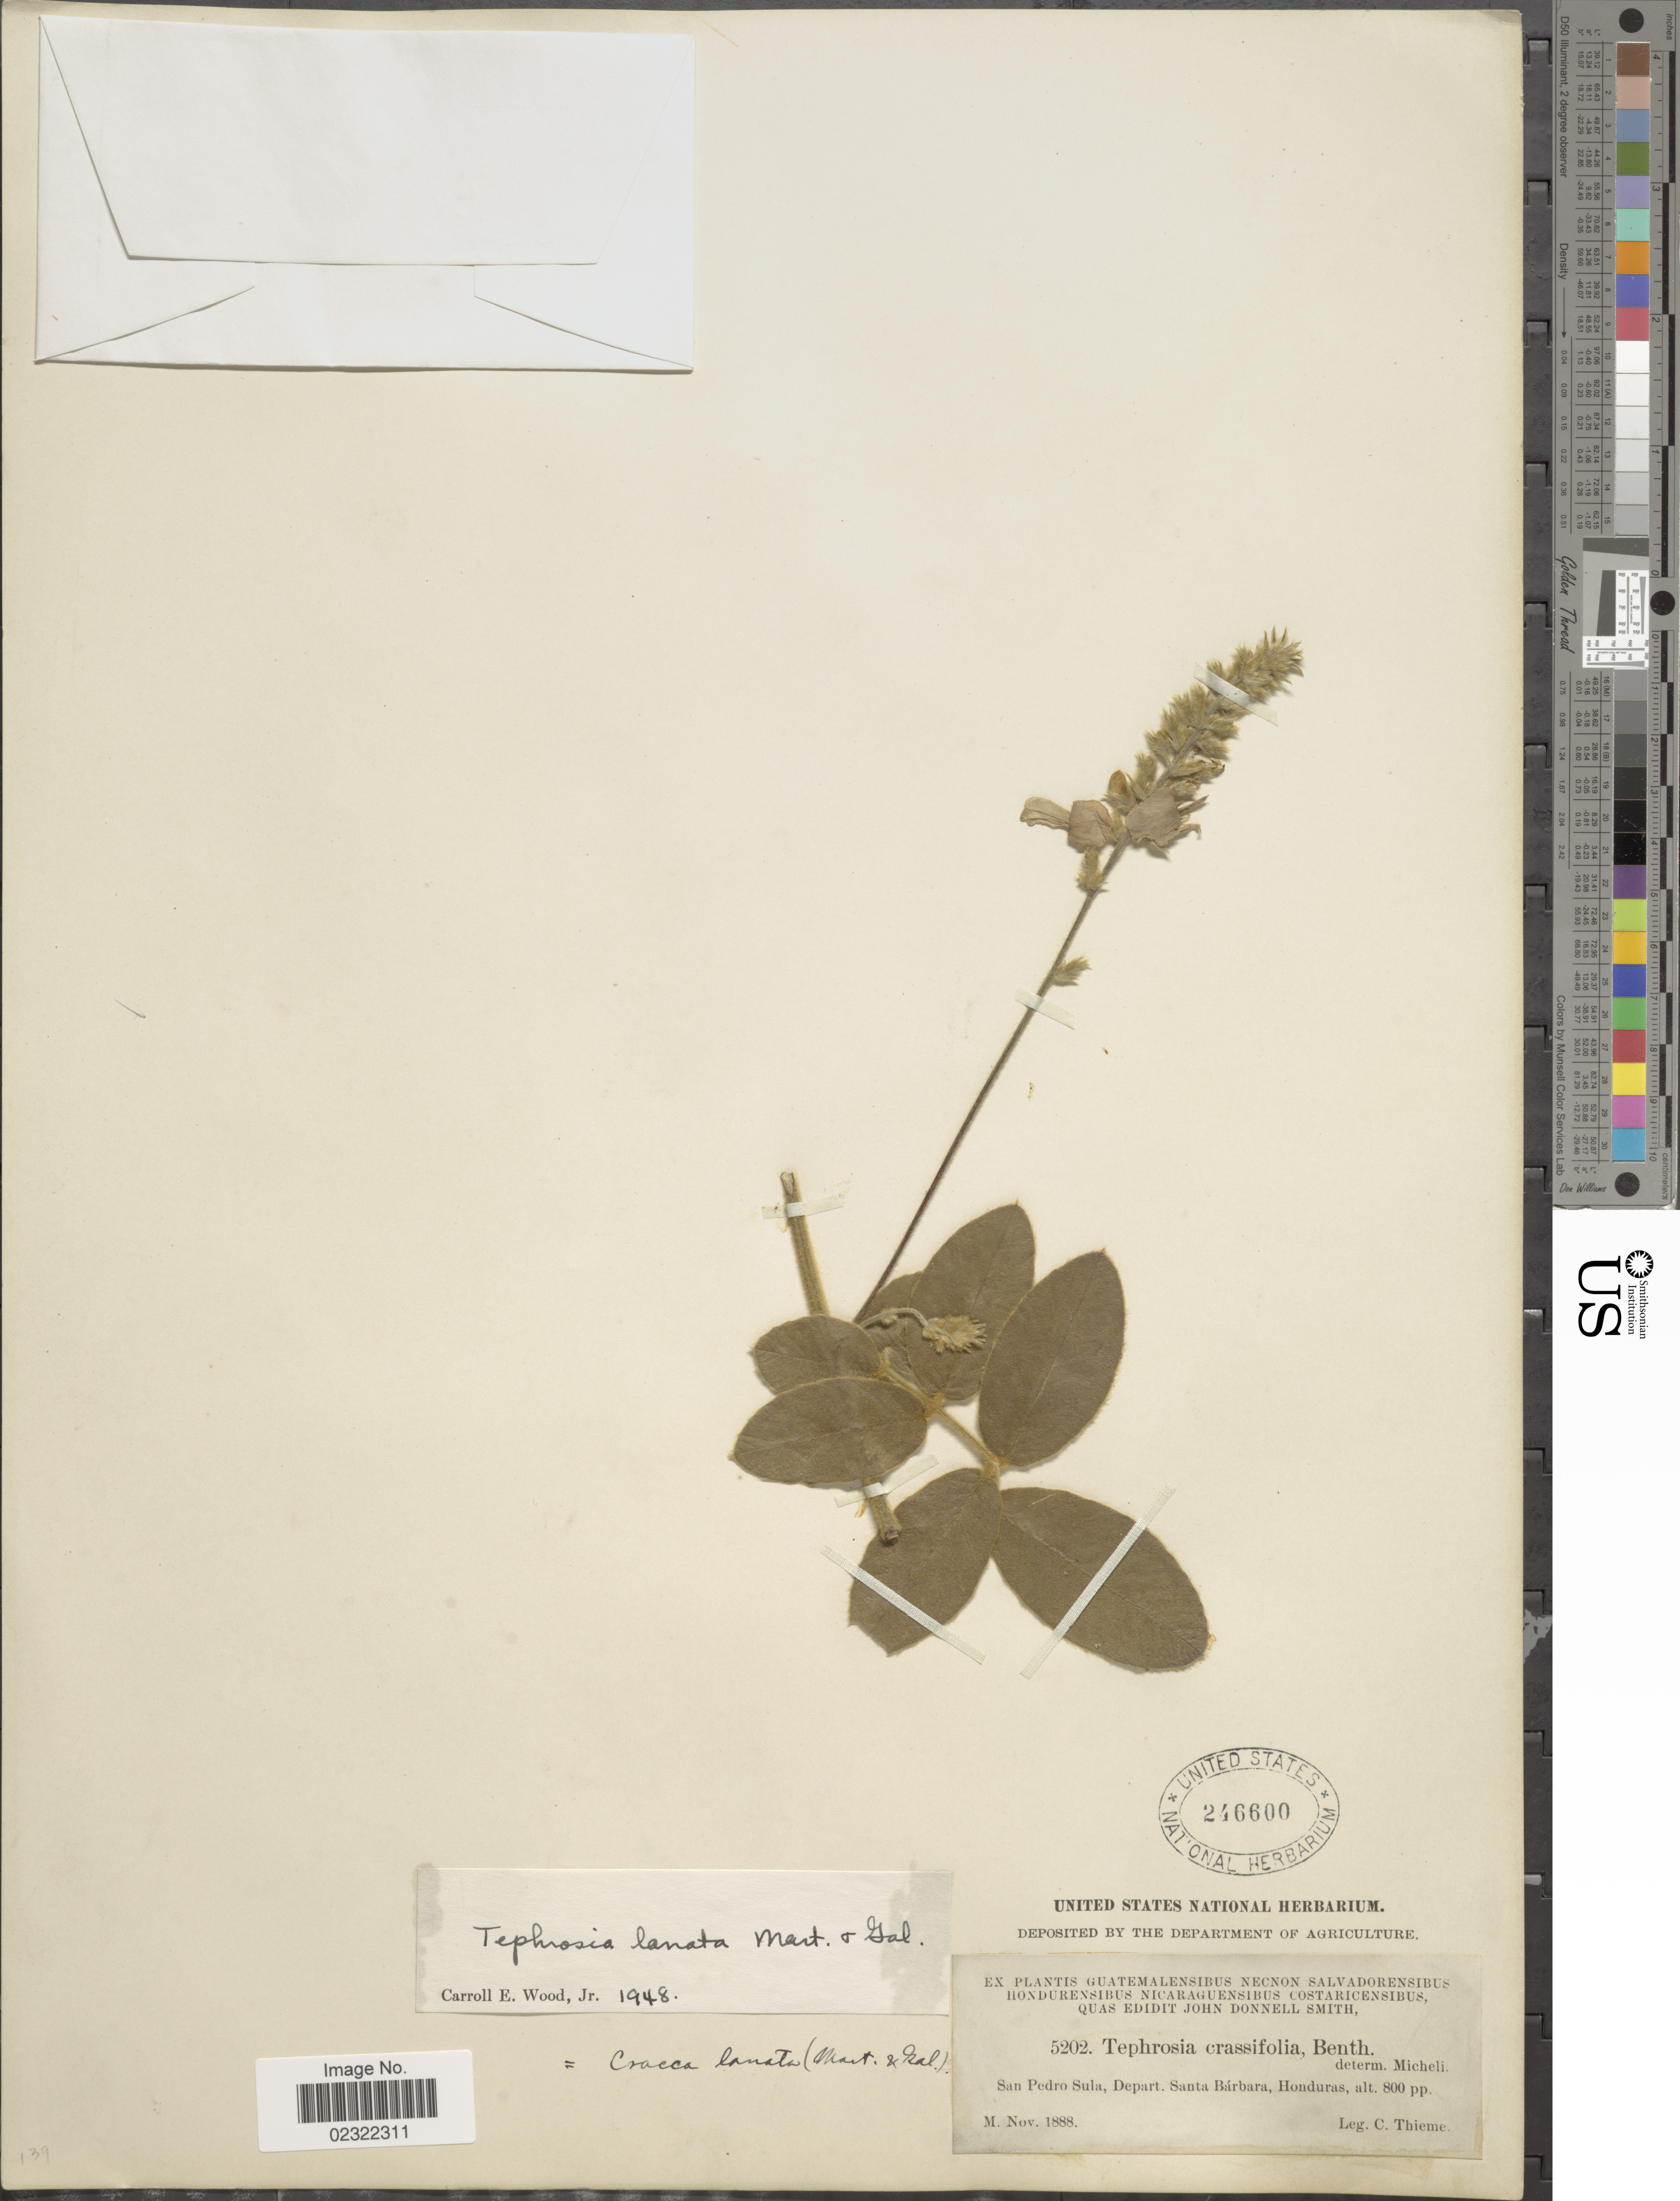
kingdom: Plantae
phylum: Tracheophyta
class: Magnoliopsida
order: Fabales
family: Fabaceae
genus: Tephrosia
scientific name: Tephrosia lanata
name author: M. Martens & Galeotti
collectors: C. Thieme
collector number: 5202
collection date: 1888-11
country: Honduras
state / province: Santa Bárbara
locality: San Pedro Sula, Depart. Santa Barbara, Honduras.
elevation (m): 244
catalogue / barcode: US 246600